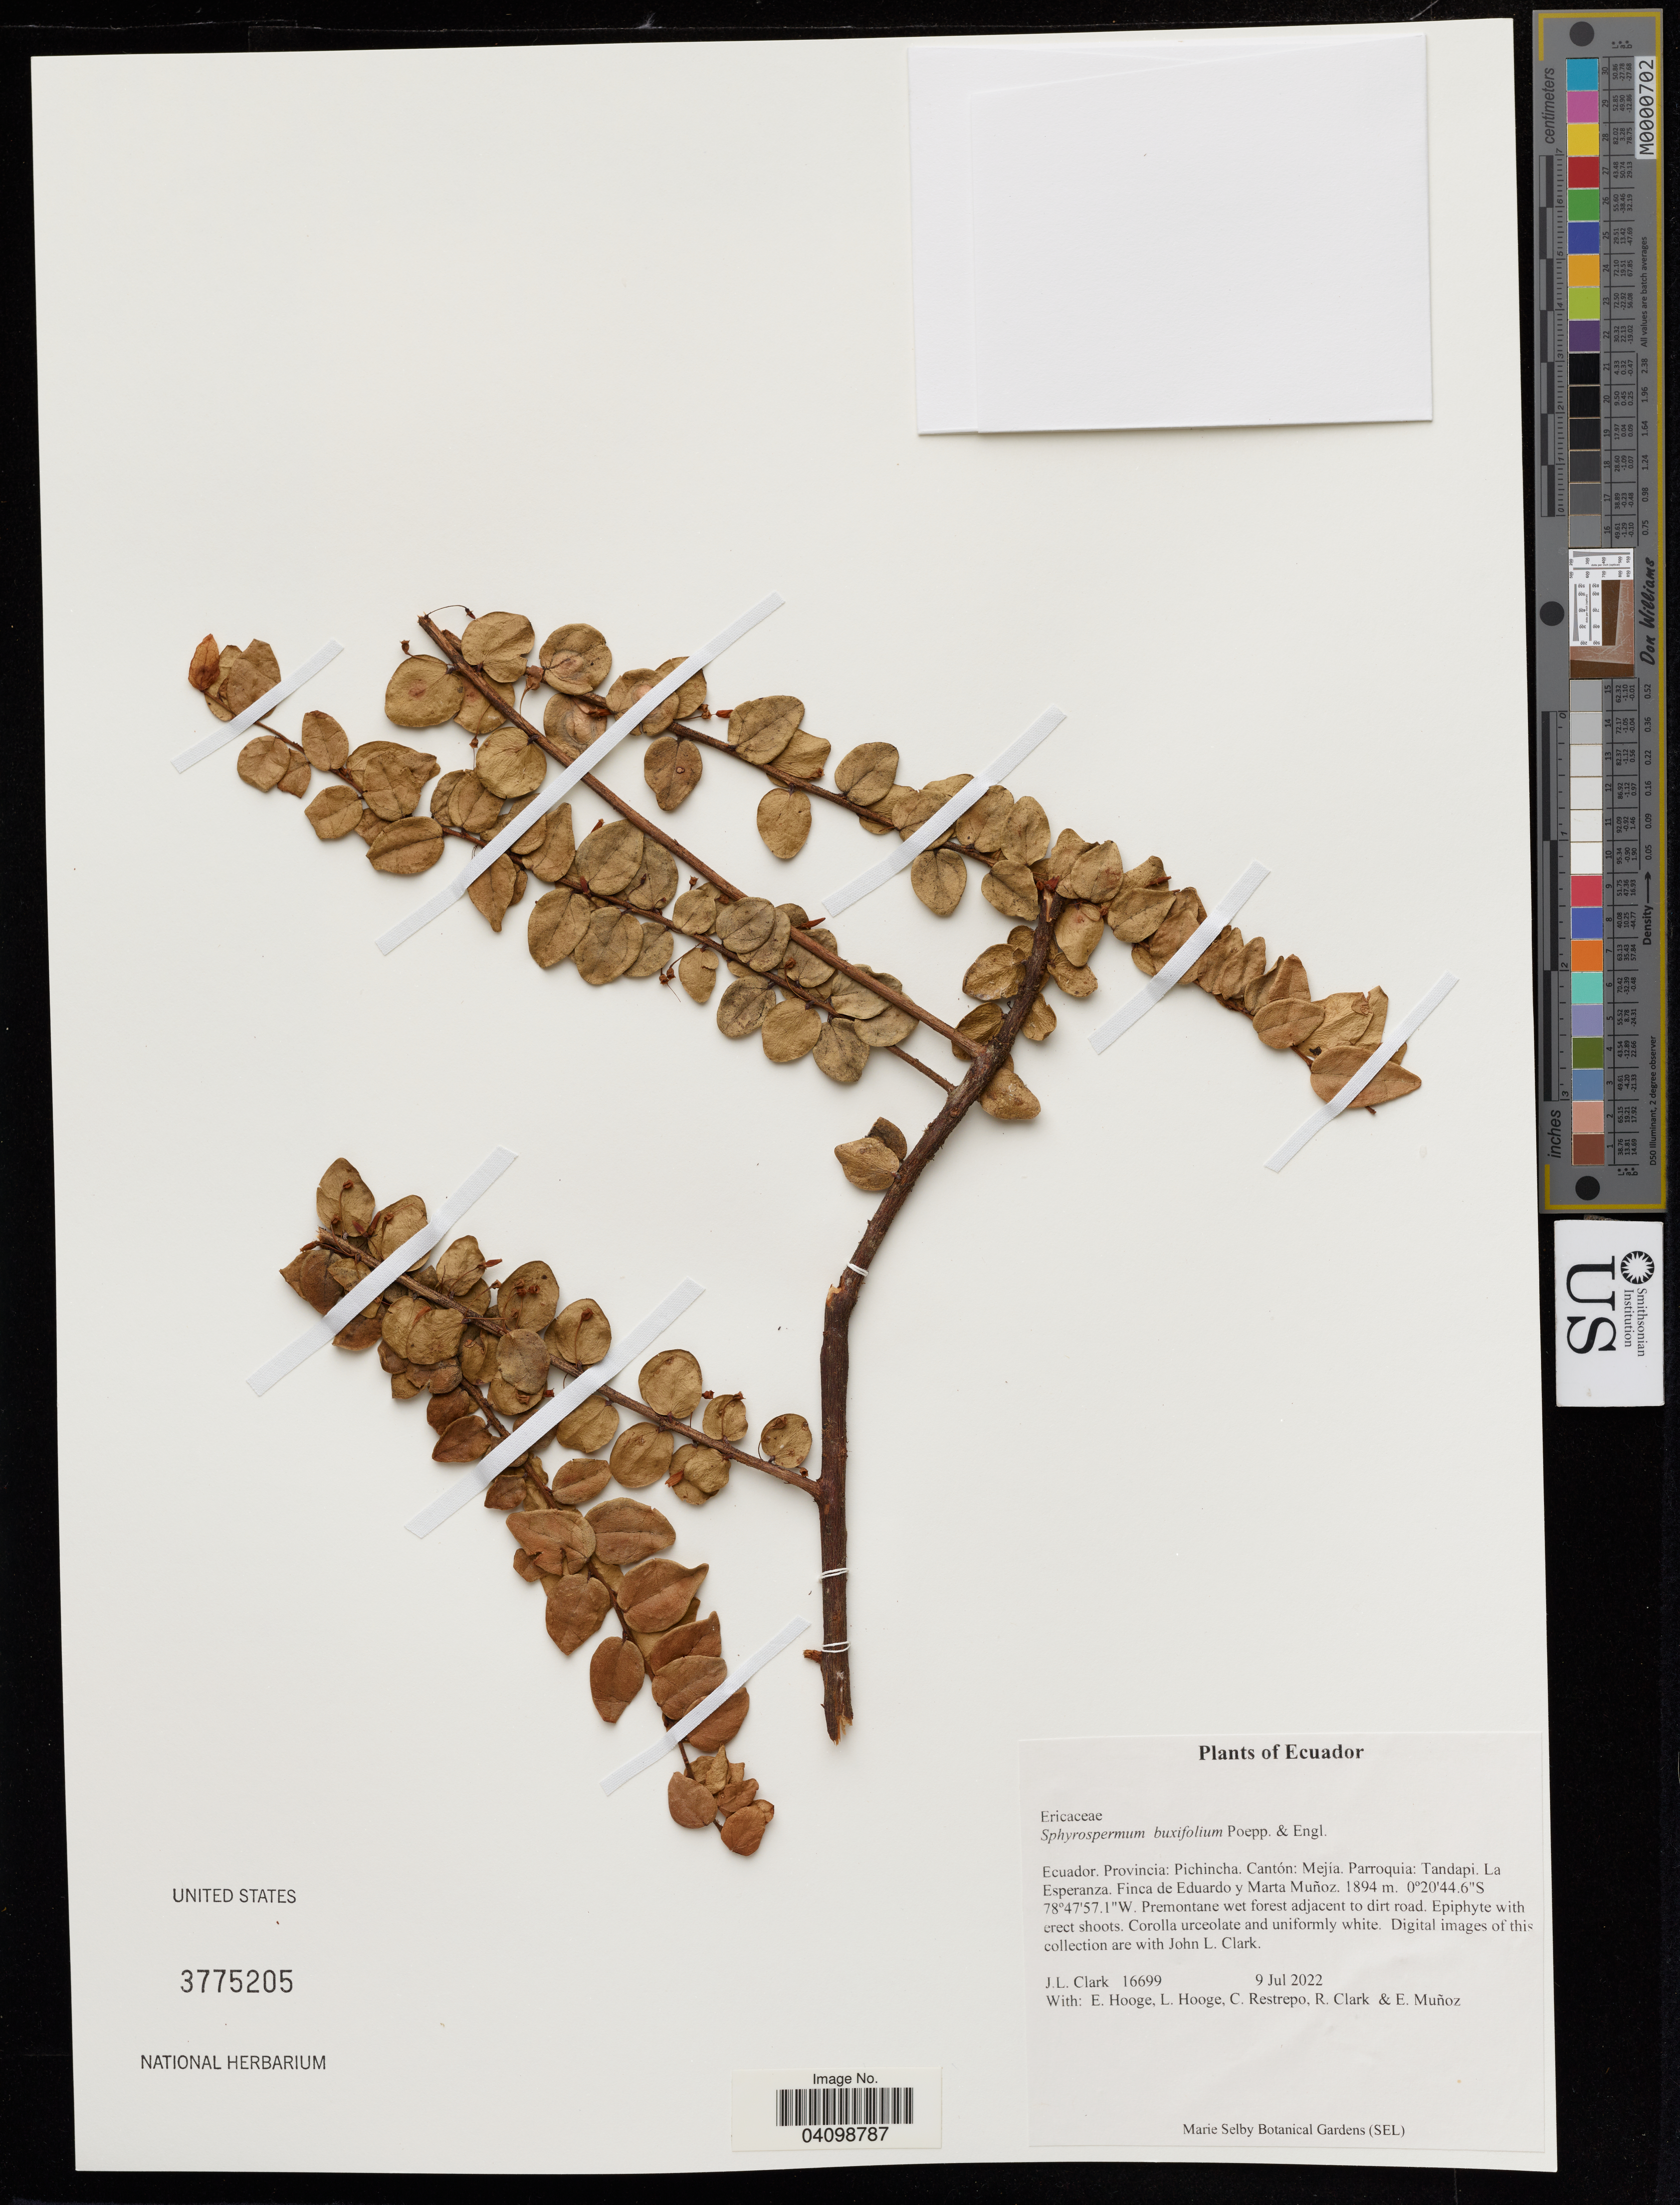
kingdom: Plantae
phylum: Tracheophyta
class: Magnoliopsida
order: Ericales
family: Ericaceae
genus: Sphyrospermum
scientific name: Sphyrospermum buxifolium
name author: Poepp. & Endl.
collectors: J. Clark & C. Restrepo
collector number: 16699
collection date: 2022-07-09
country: Ecuador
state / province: Pichincha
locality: Cantón: Mejía. Parroquia: Tandapi. La Esperanza. Finca de Eduardo y Marta Muñoz.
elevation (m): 1894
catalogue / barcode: US 3775205